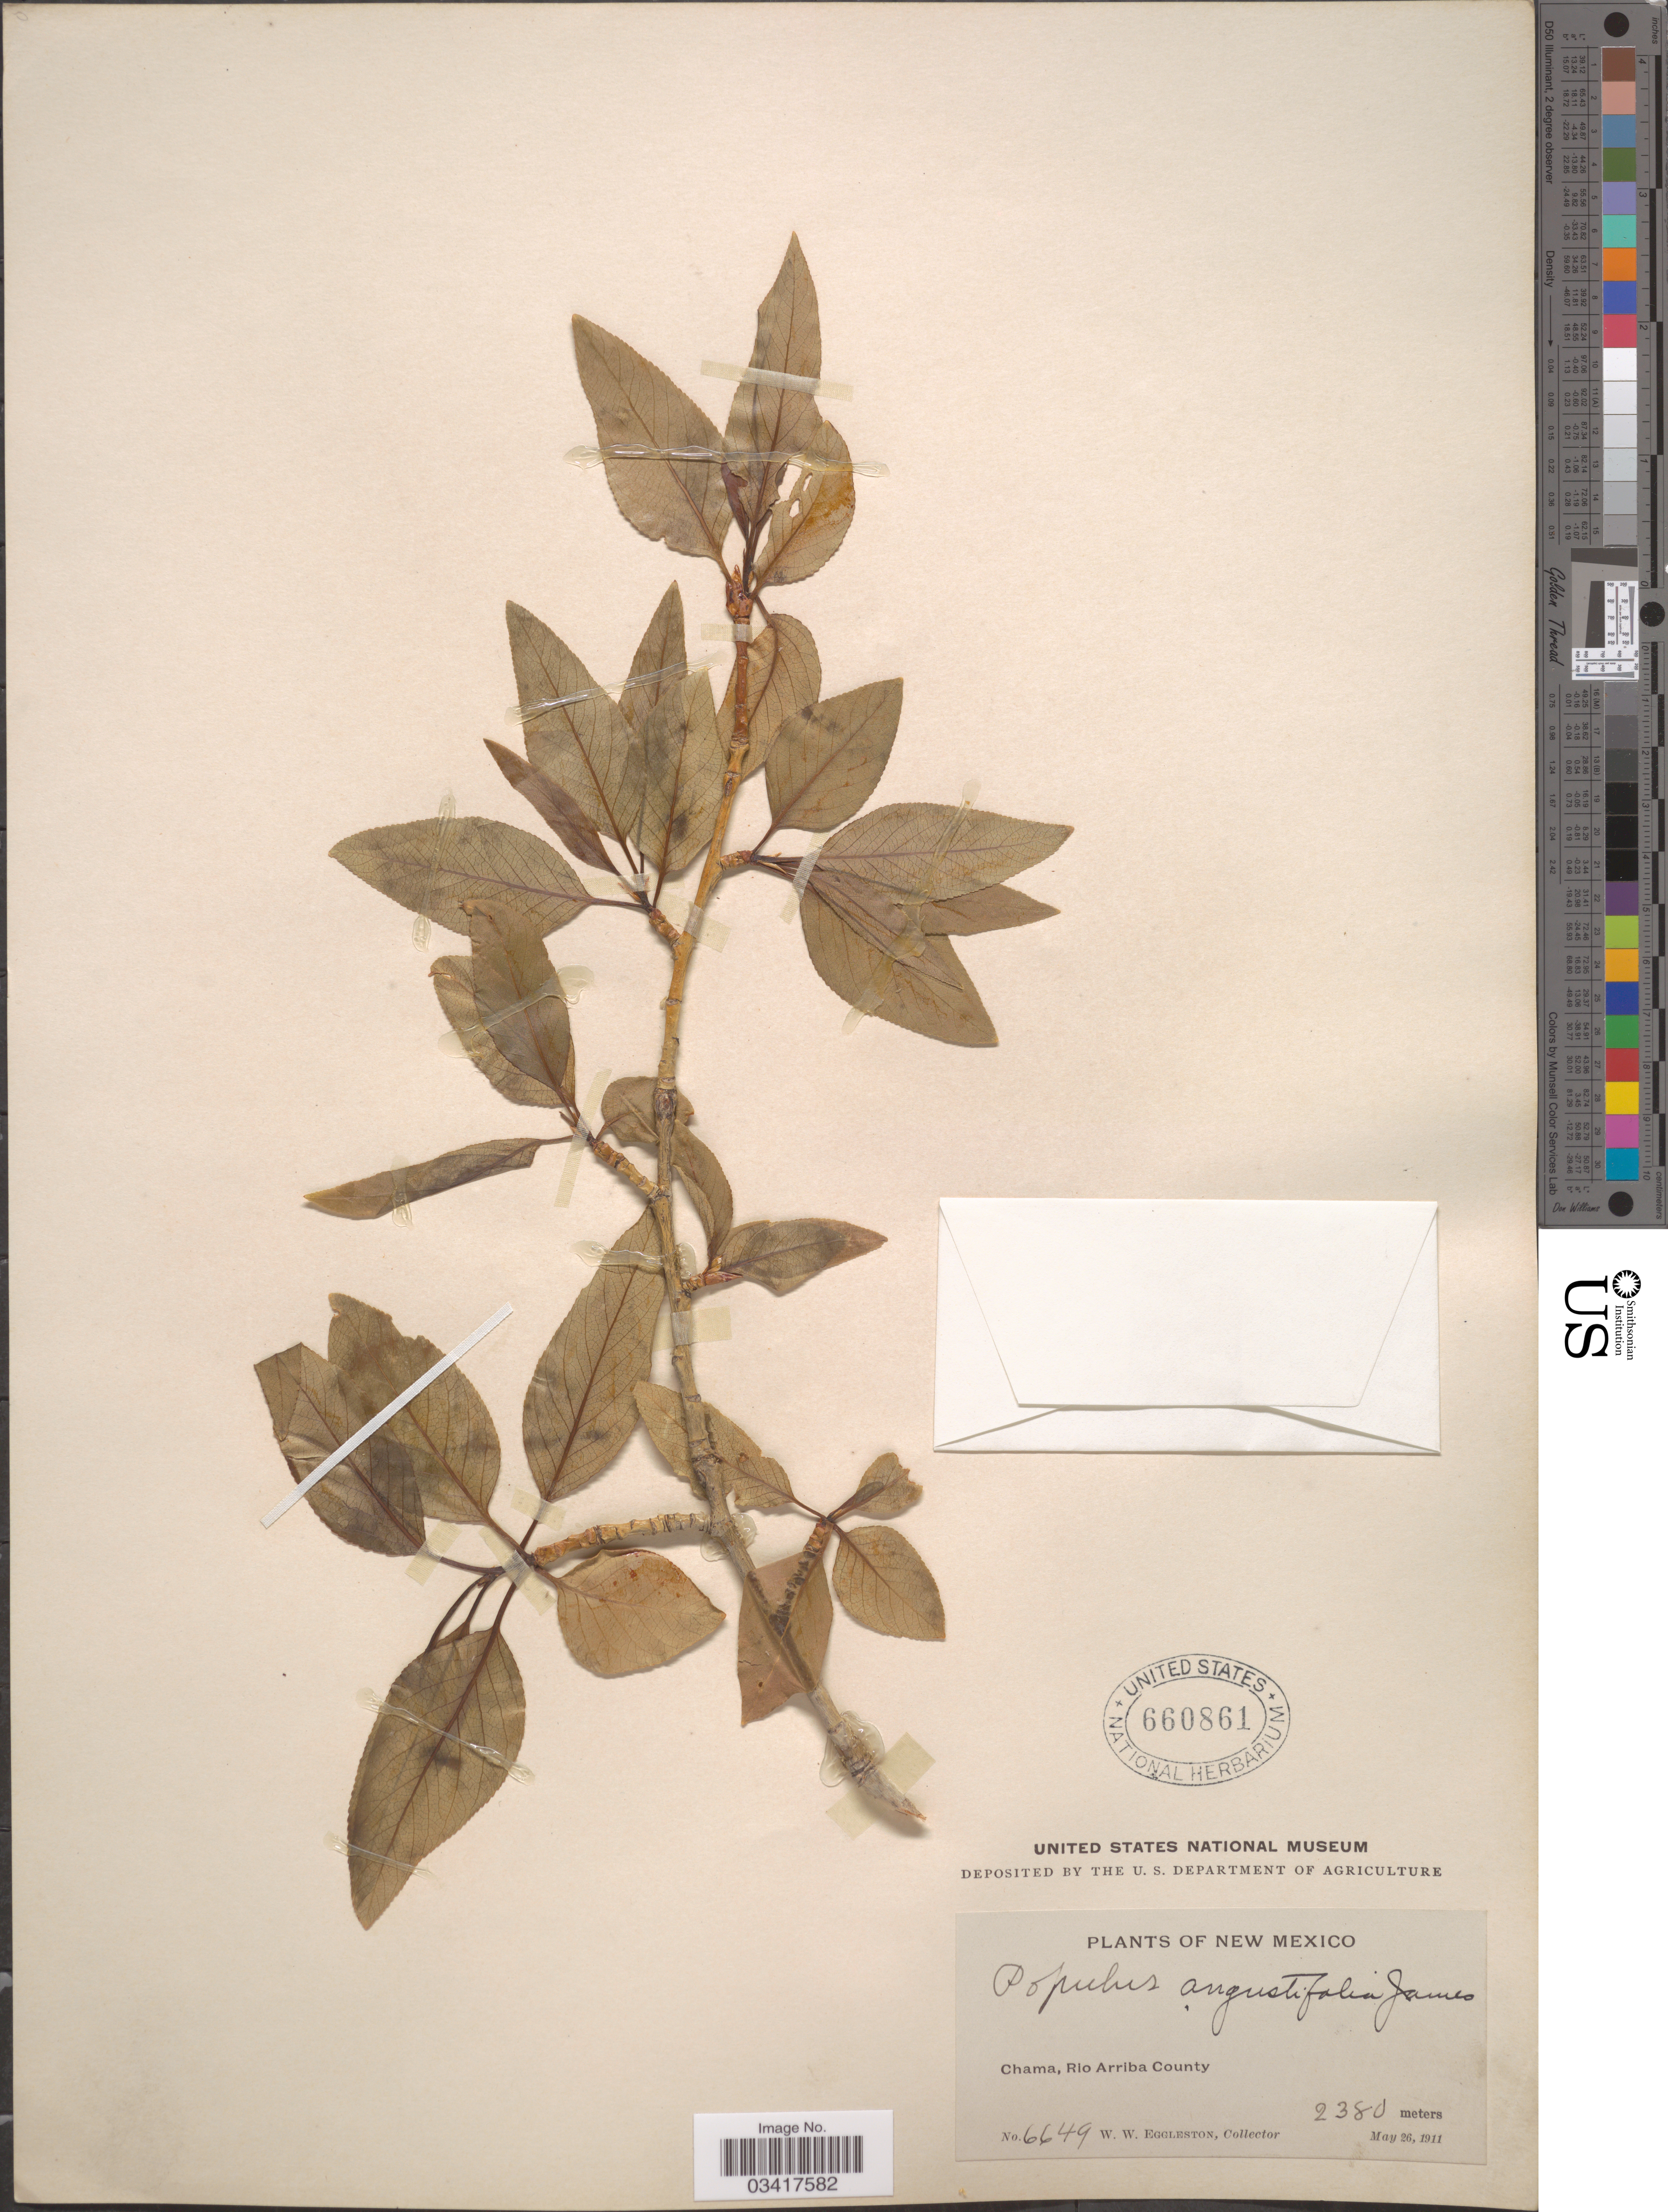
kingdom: Plantae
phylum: Tracheophyta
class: Magnoliopsida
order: Malpighiales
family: Salicaceae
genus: Populus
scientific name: Populus angustifolia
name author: E. James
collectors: W. W. Eggleston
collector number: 6649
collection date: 1911-05-26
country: United States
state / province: New Mexico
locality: Chama, Rio Arriba County.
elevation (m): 2380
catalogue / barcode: US 660861